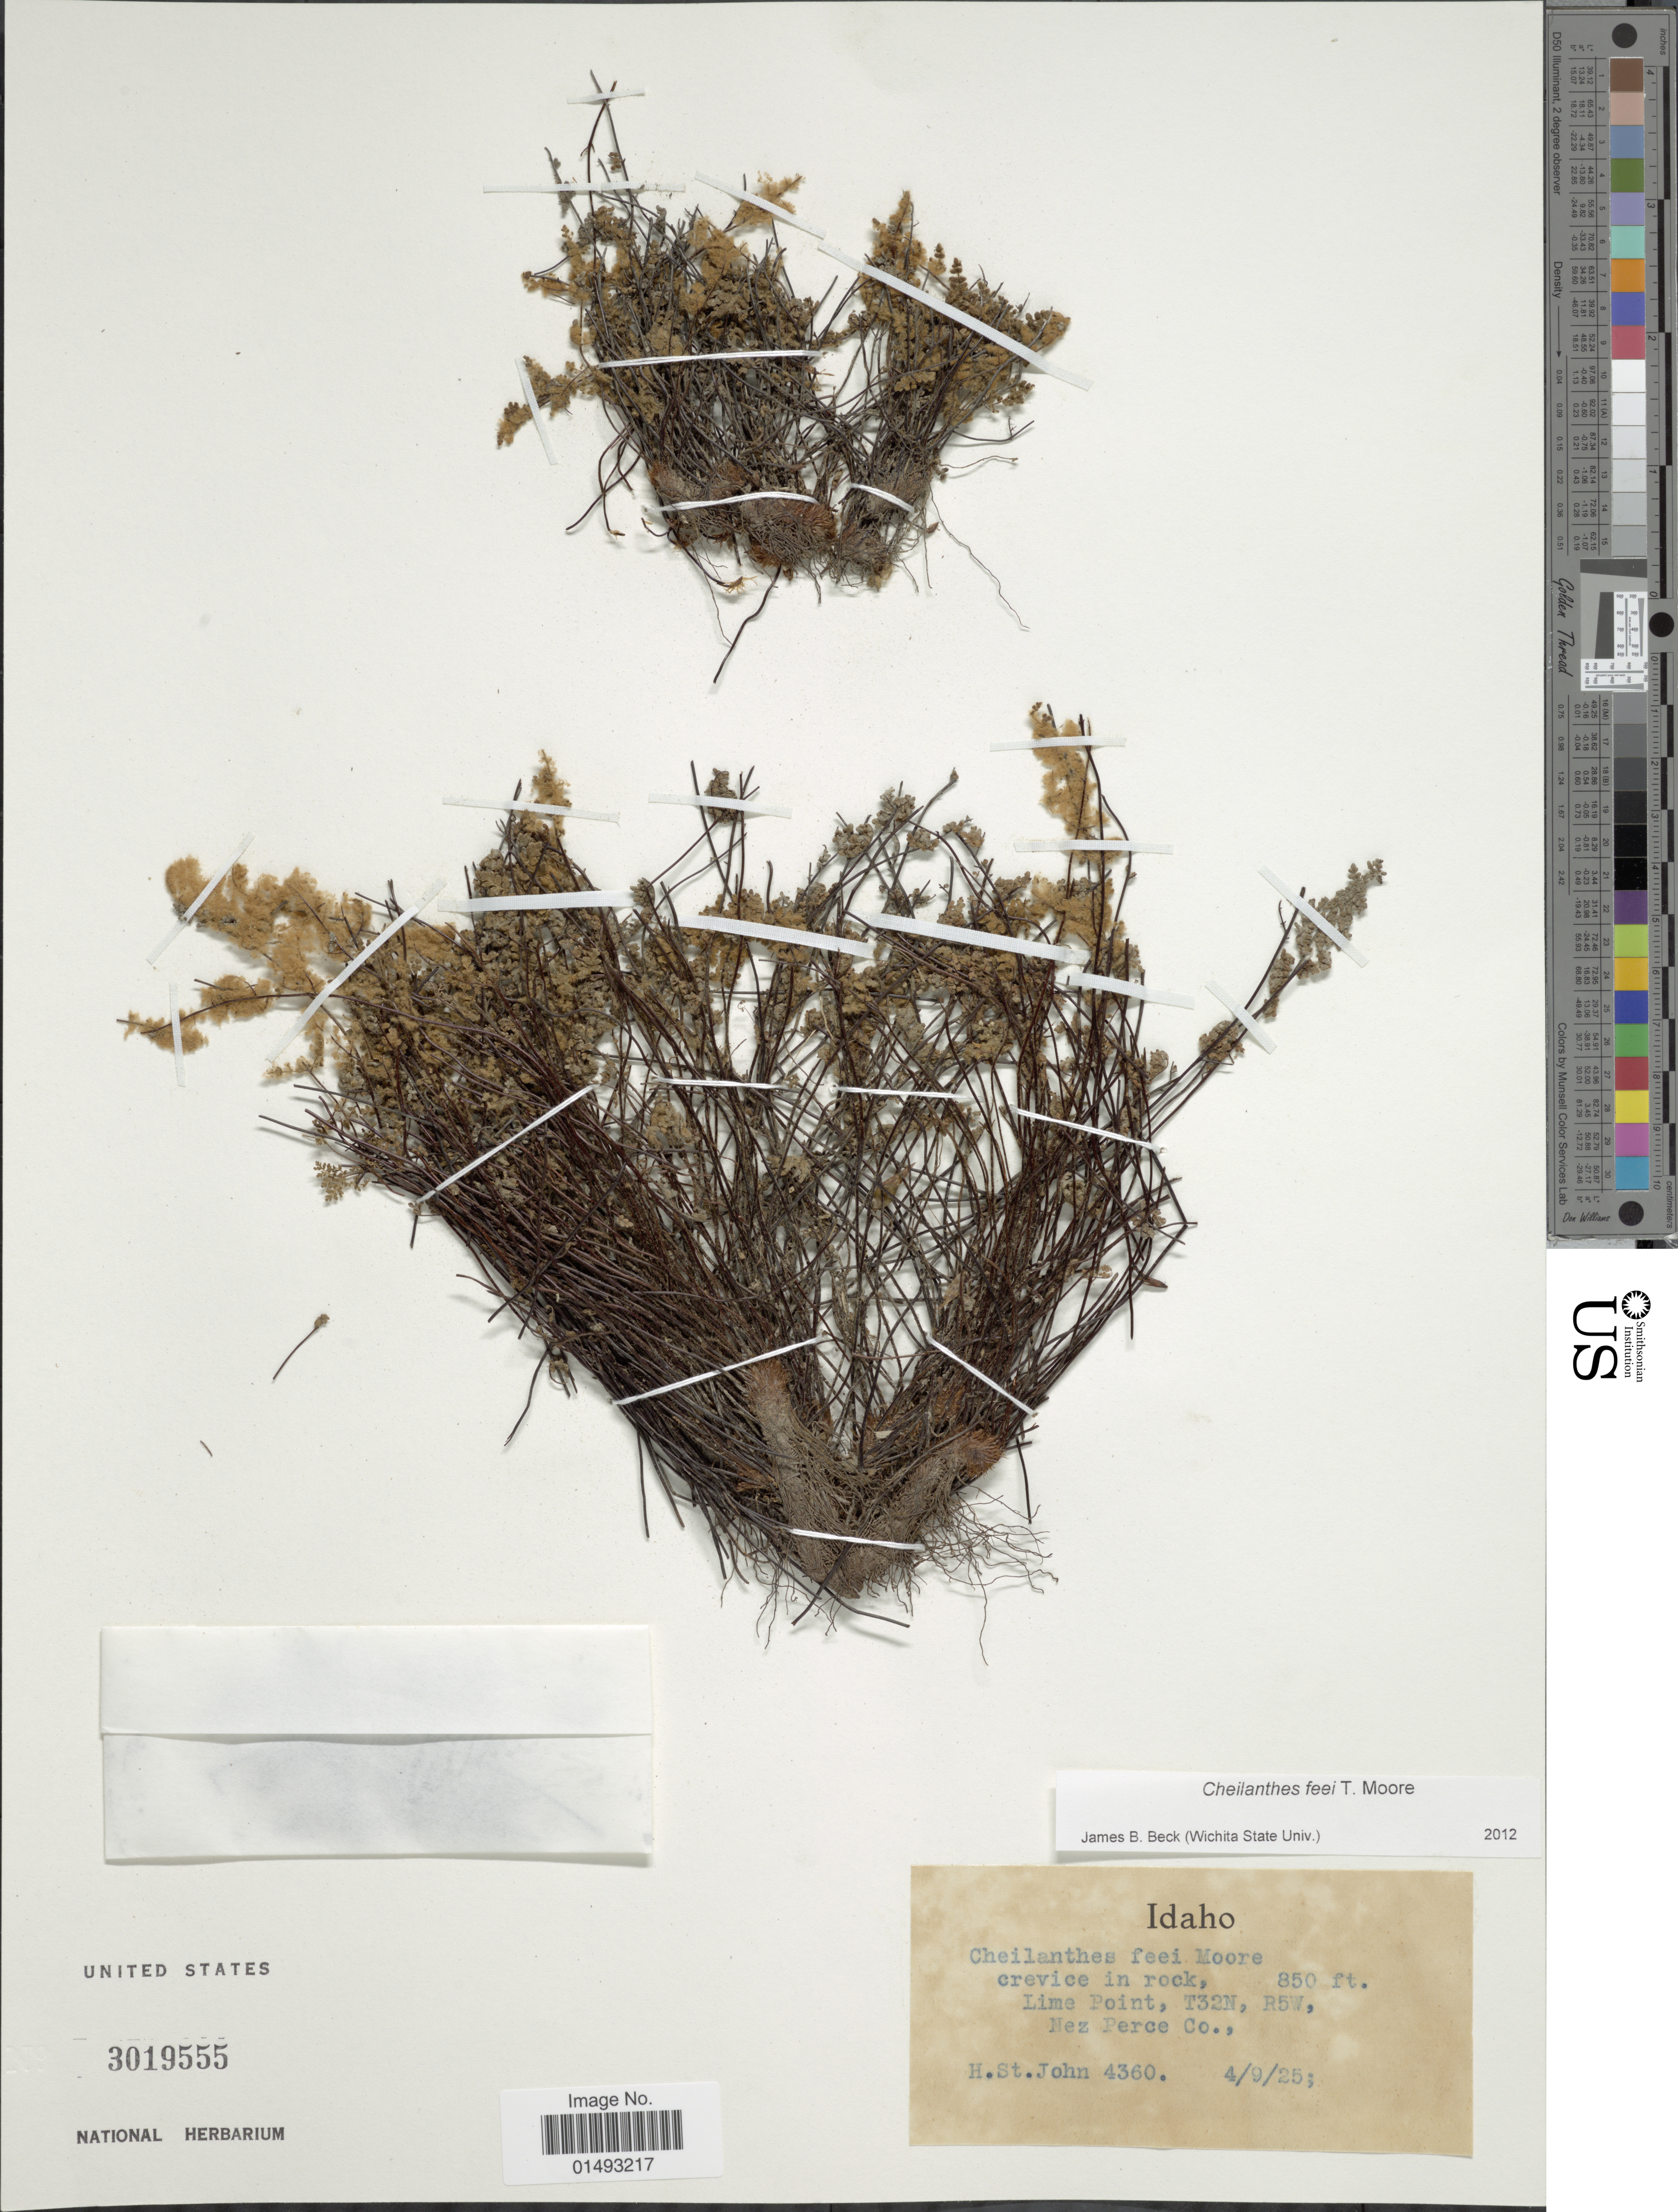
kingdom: Plantae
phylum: Tracheophyta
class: Polypodiopsida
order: Polypodiales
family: Pteridaceae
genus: Myriopteris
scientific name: Myriopteris gracilis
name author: Fée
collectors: H. St. John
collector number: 4360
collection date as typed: Transcribed d/m/y: 9/4/25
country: United States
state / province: Idaho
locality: Lime Point, T32N, R5W, Nez Perce Co.,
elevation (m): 259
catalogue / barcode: US 3019555